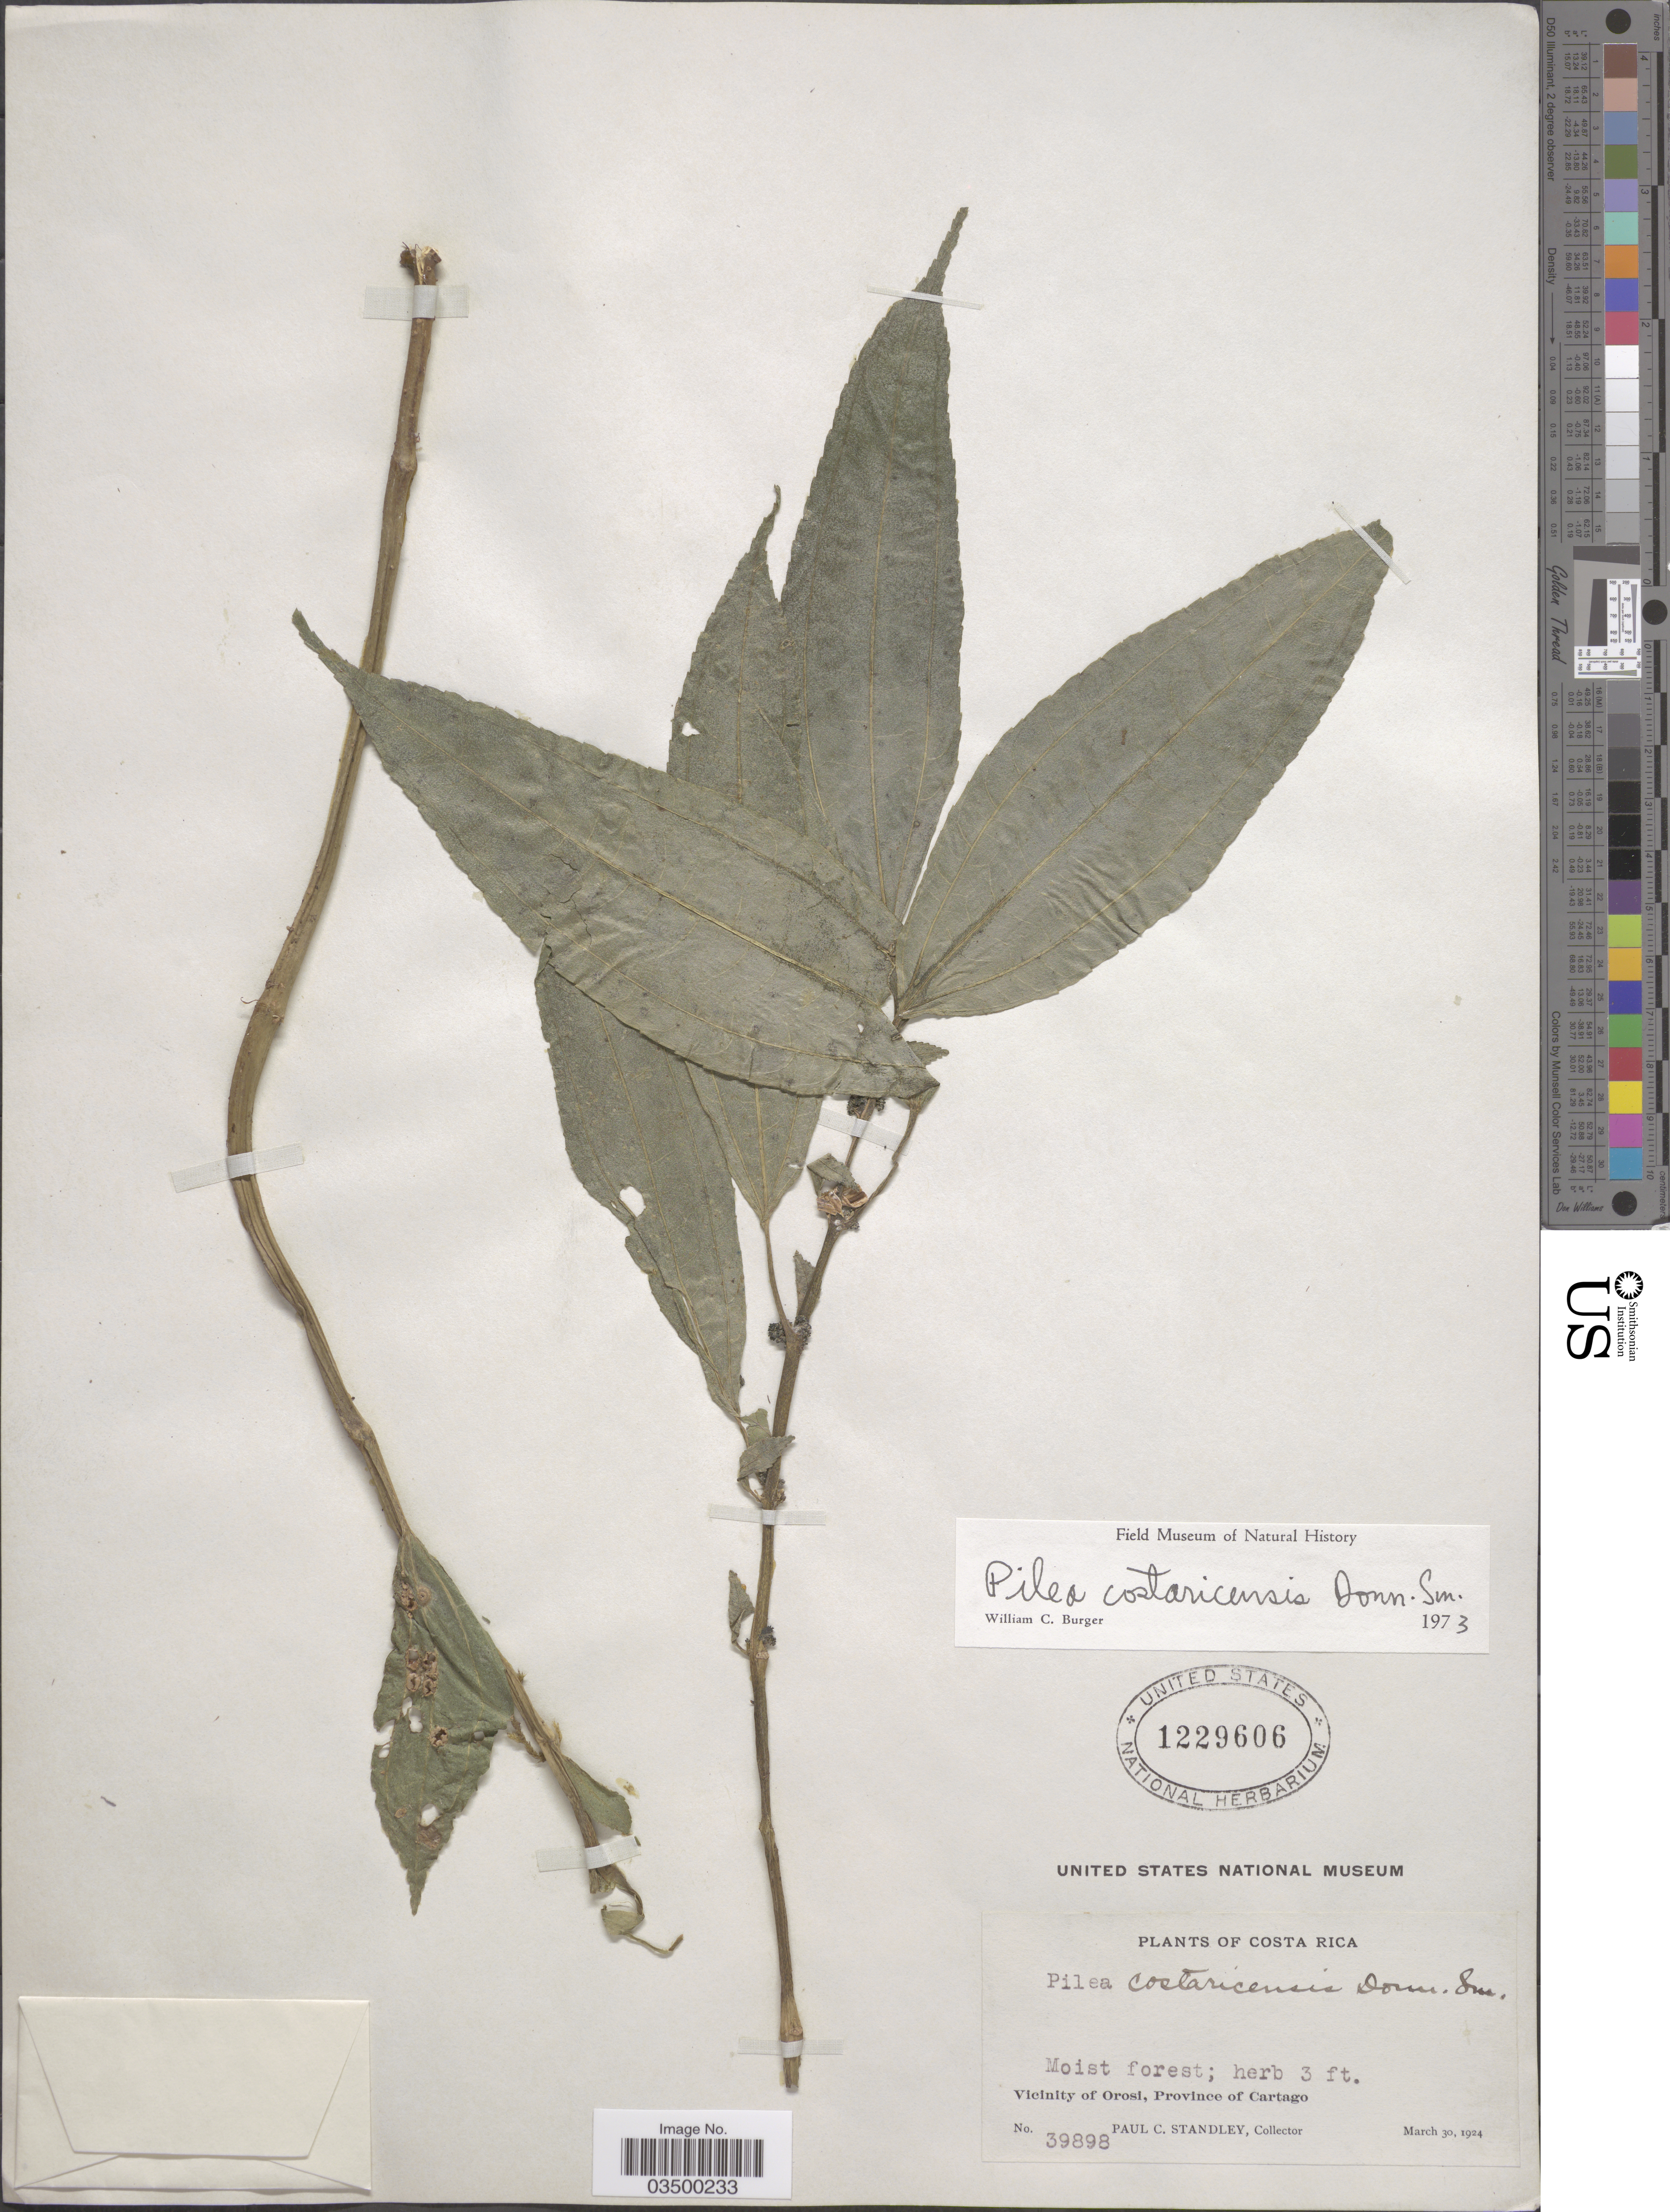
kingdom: Plantae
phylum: Tracheophyta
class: Magnoliopsida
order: Rosales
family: Urticaceae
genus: Pilea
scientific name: Pilea costaricensis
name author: Donn. Sm.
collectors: P. C. Standley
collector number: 39898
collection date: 1924-03-30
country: Costa Rica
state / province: Cartago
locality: Vicinity of Orosi.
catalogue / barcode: US 1229606